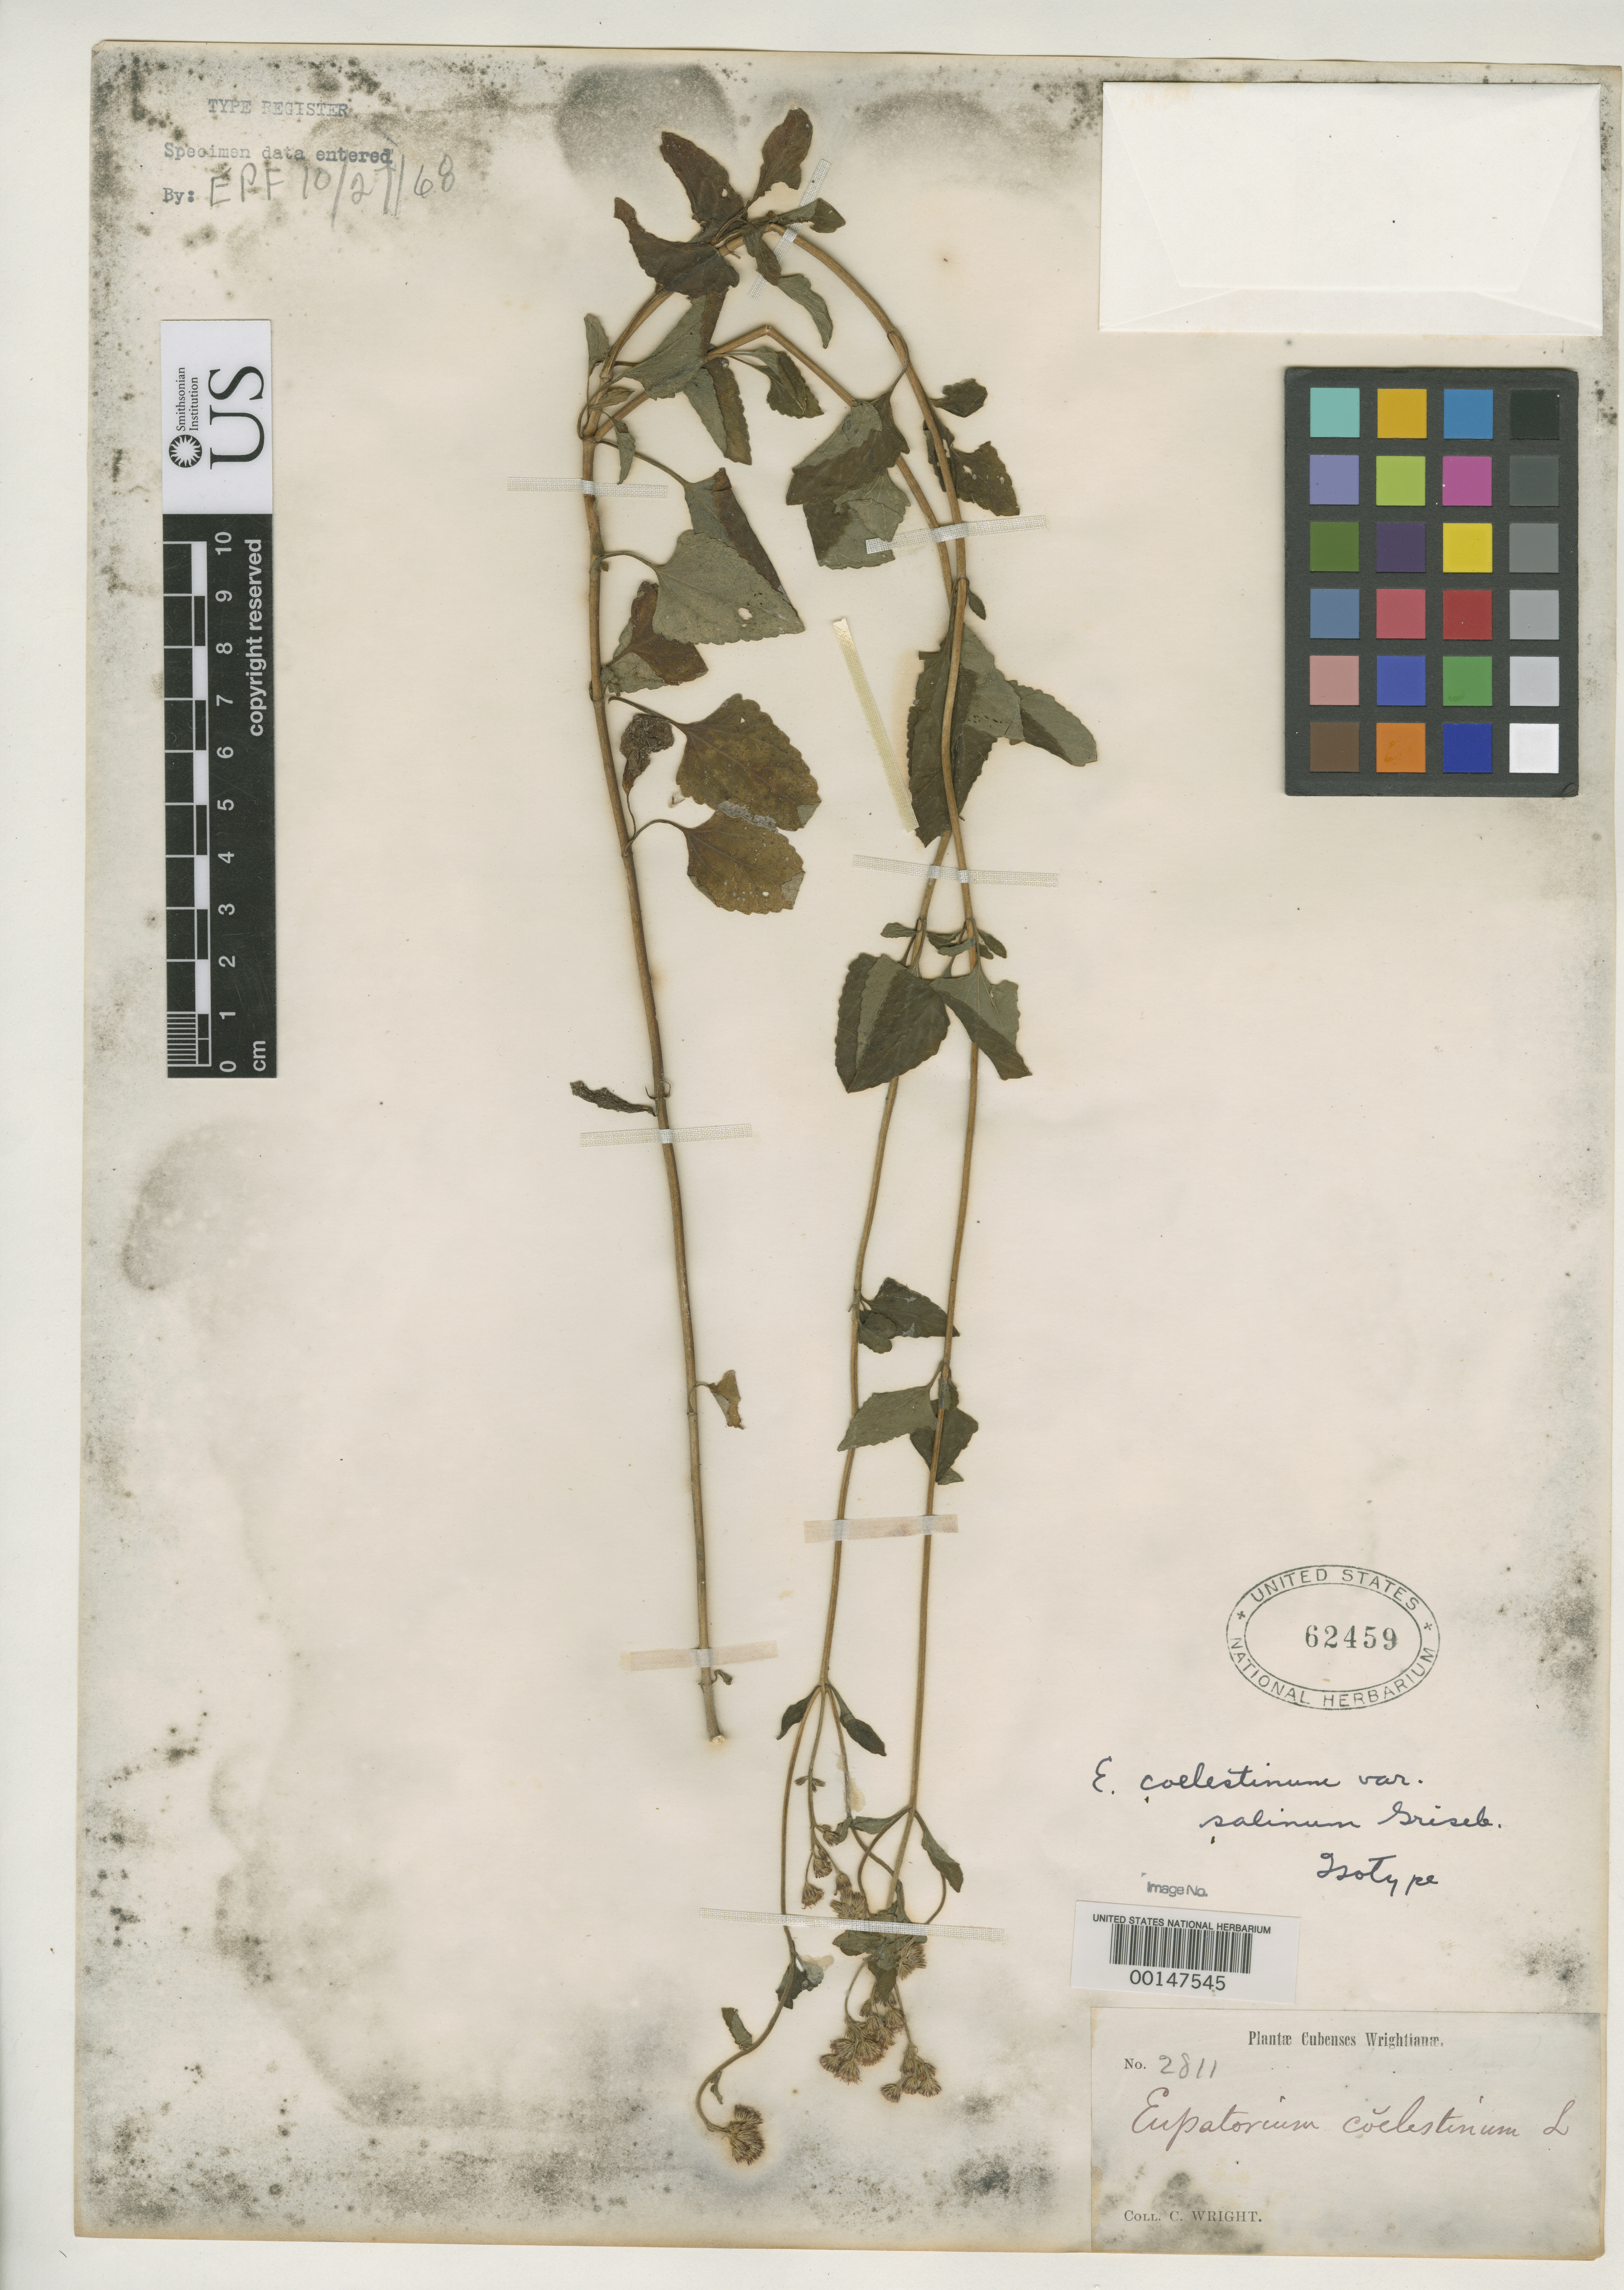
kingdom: Plantae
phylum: Tracheophyta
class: Magnoliopsida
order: Asterales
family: Asteraceae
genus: Eupatorium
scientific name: Eupatorium coelestinum var. salinum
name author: Griseb.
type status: Isotype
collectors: C. Wright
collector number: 2811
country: Cuba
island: Greater Antilles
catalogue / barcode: US 62459